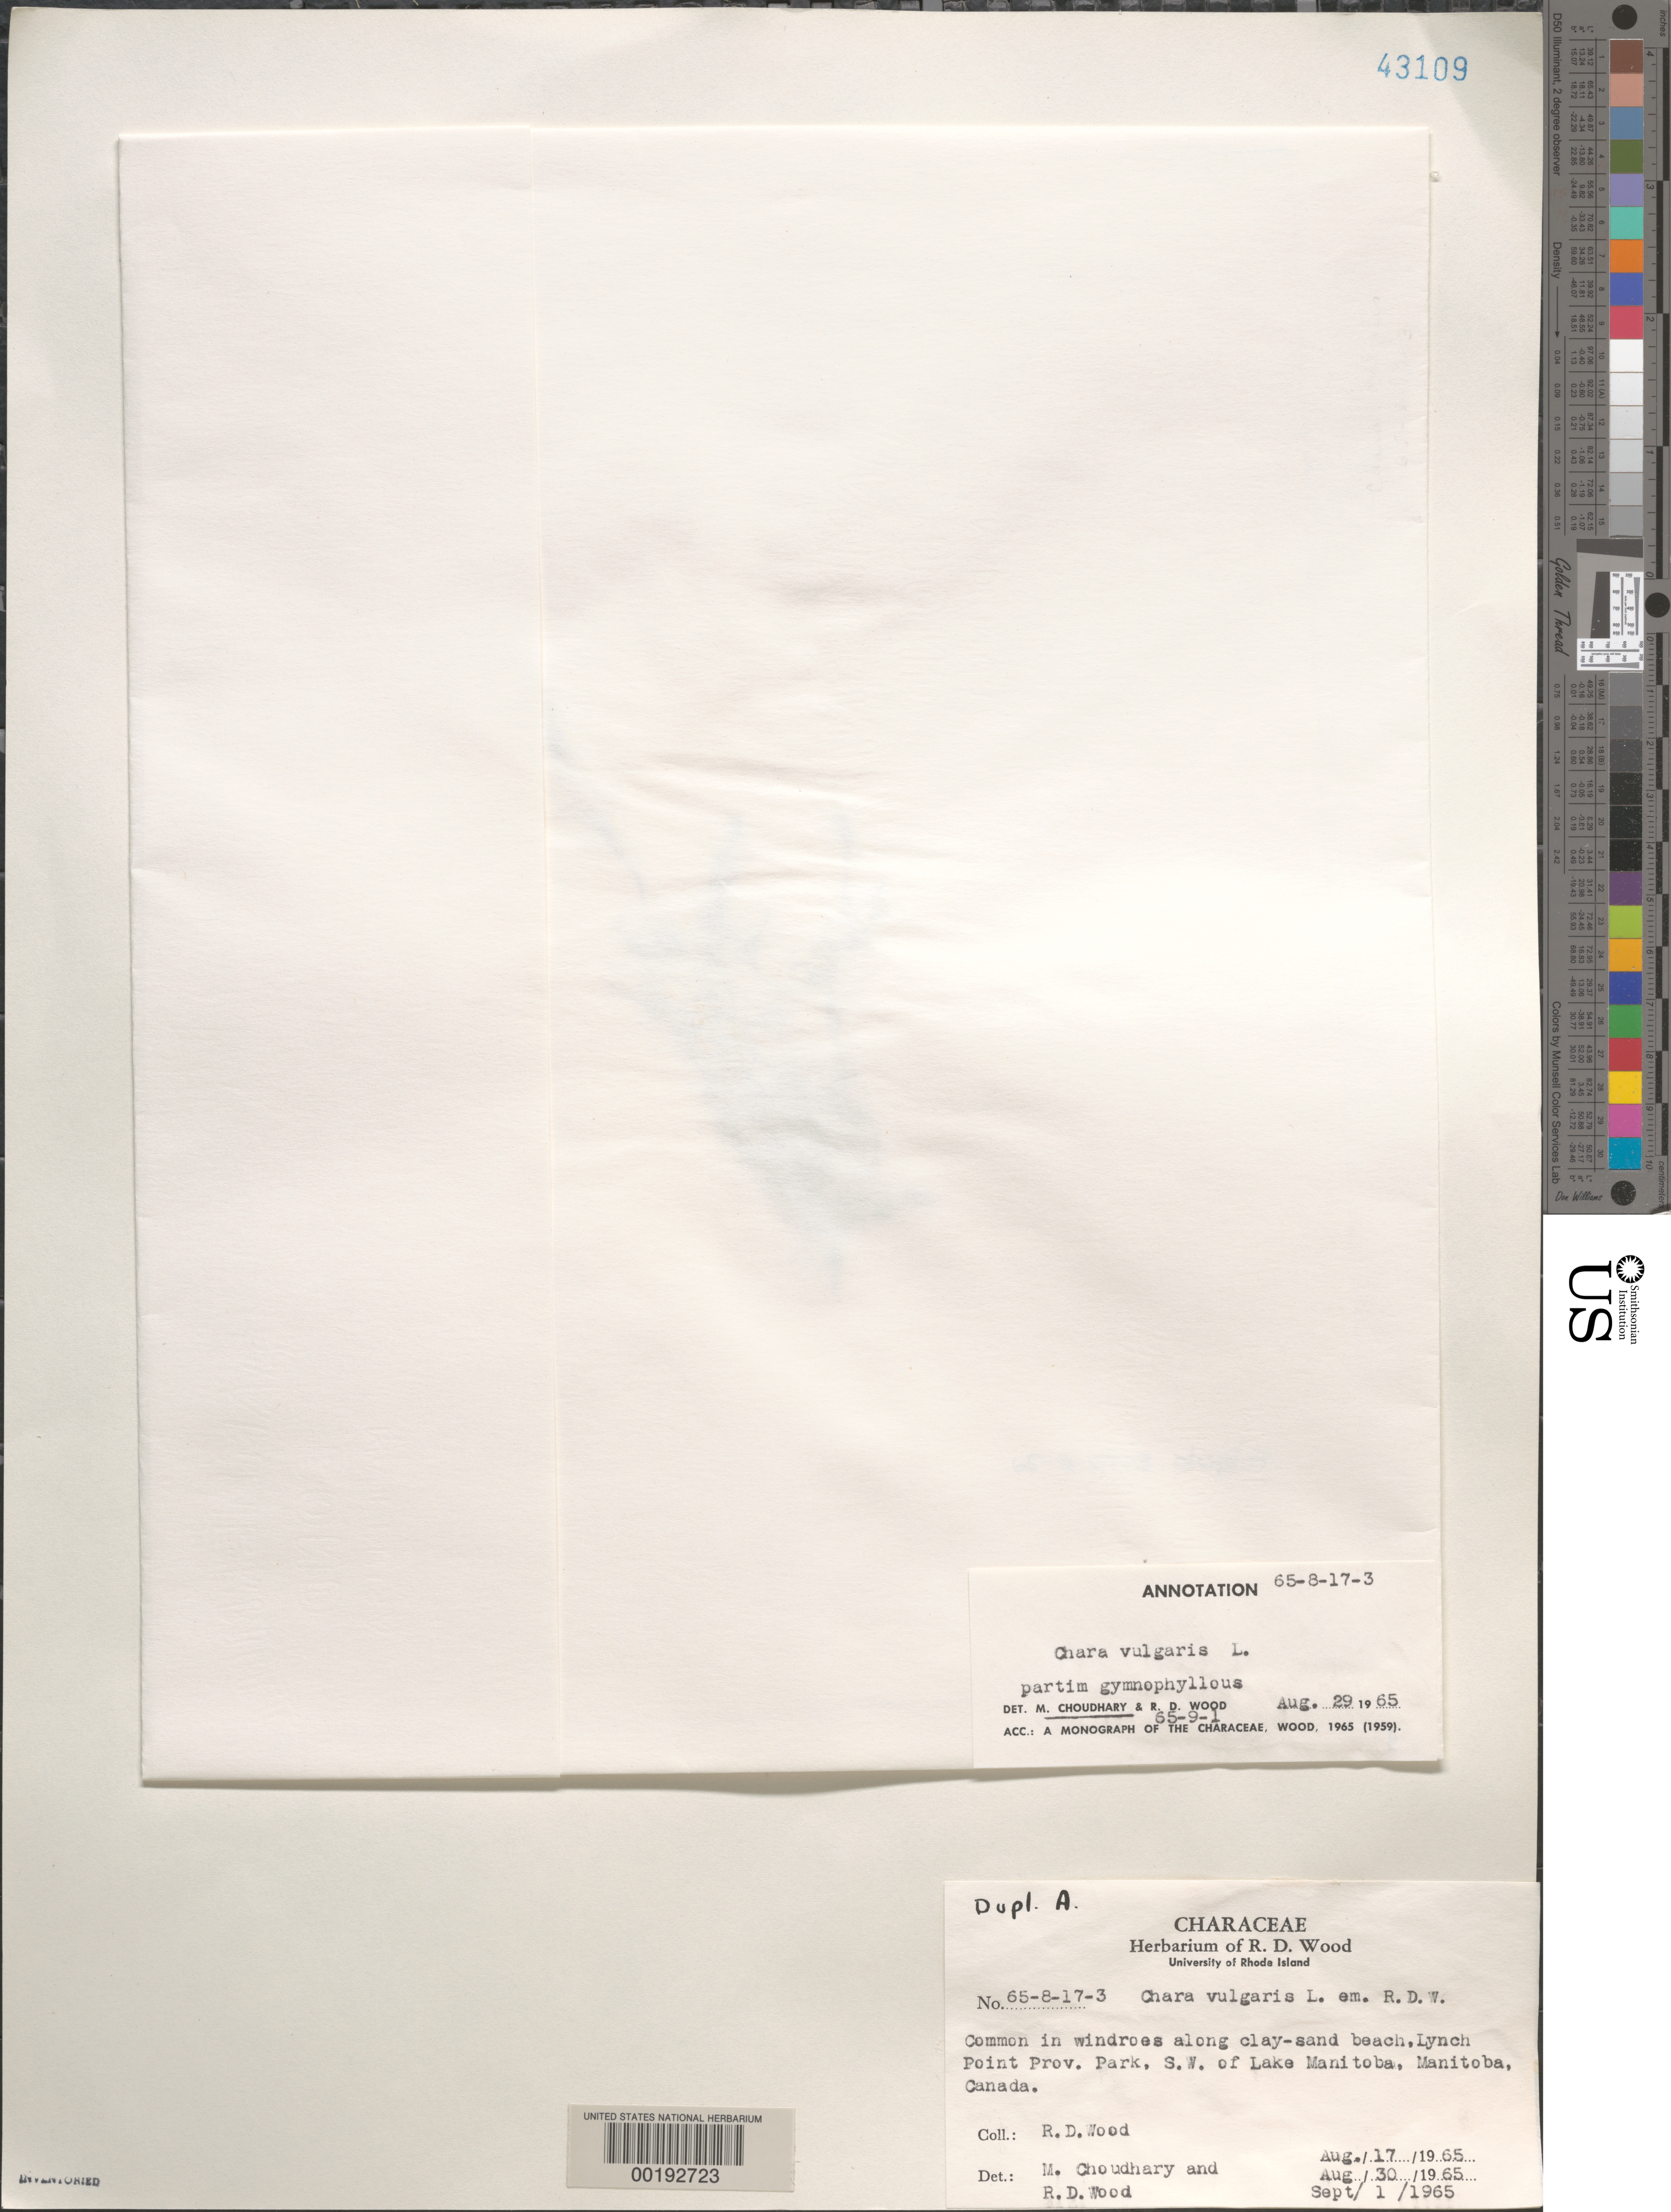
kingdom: Plantae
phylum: Charophyta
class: Charophyceae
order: Charales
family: Characeae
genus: Chara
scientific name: Chara vulgaris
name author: L.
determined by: Wood, R. D.; Choudhary, M. C.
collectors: R. Wood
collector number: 65-8-17-3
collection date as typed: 17 Aug 1965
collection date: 1965-08-17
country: Canada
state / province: Manitoba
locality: Lynch Point Provincial Park, southwest of Lake Manitoba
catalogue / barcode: US 43109